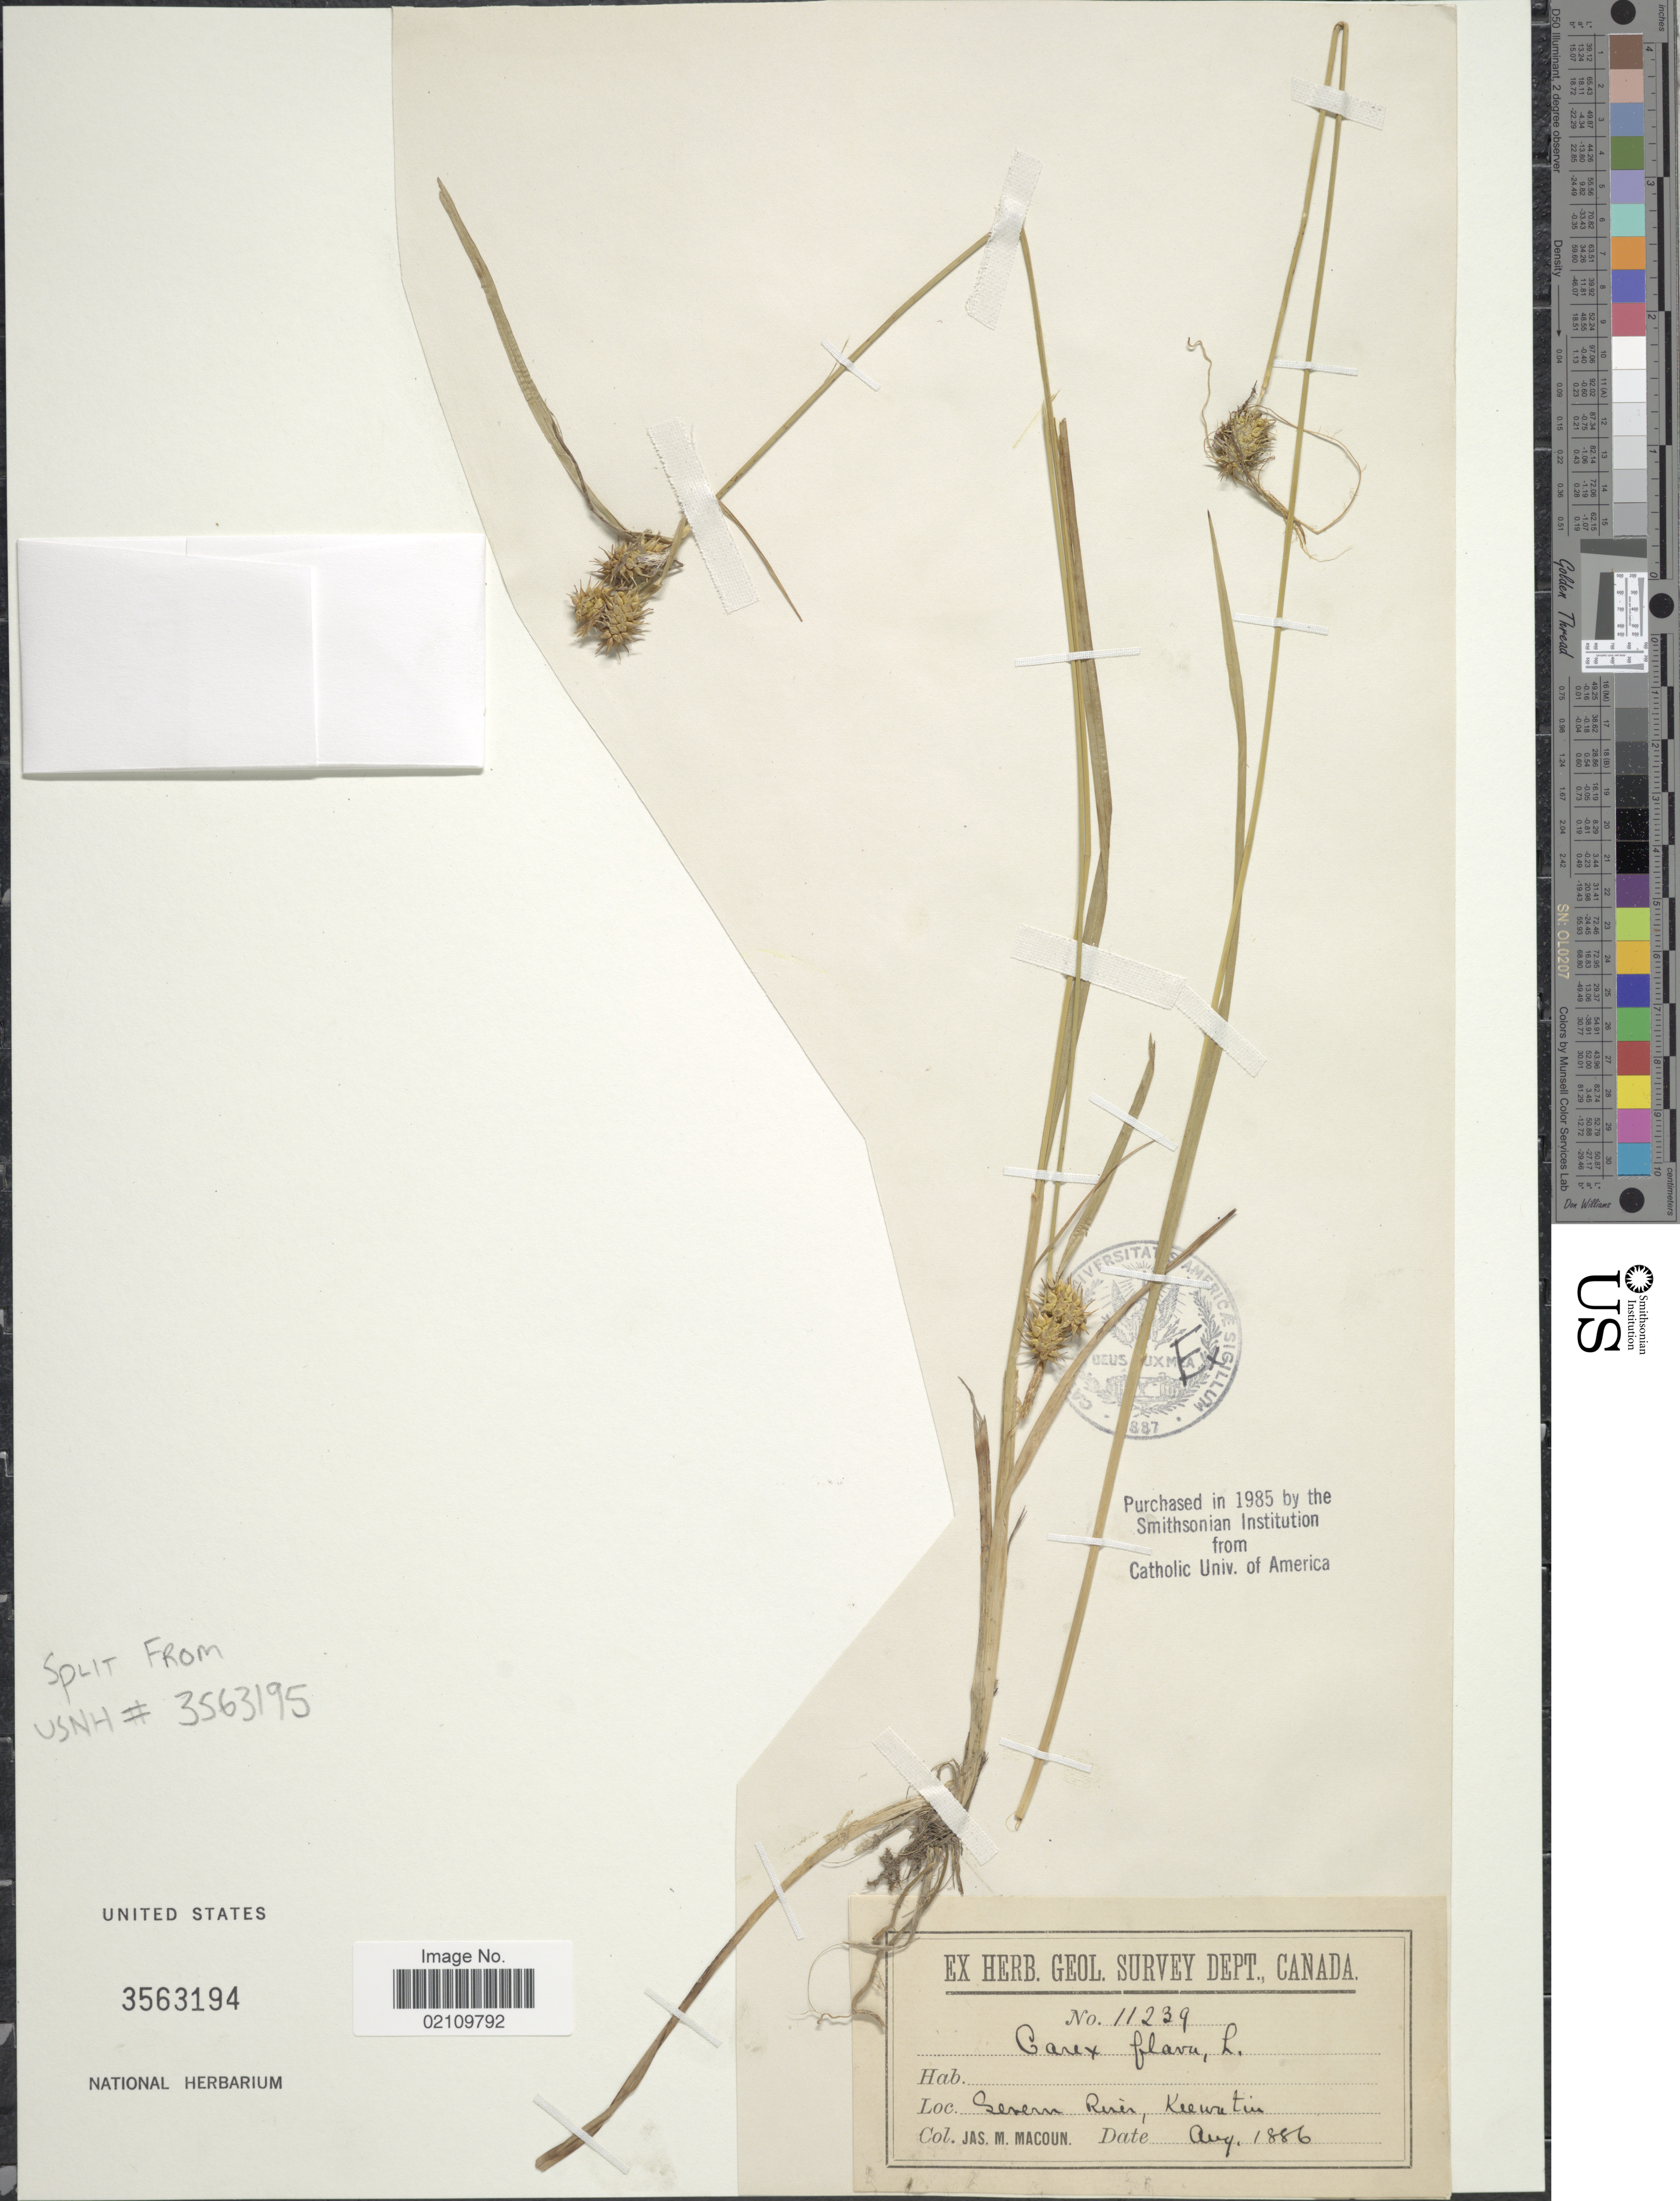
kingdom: Plantae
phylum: Tracheophyta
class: Liliopsida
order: Poales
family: Cyperaceae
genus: Carex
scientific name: Carex flava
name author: L.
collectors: J. M. Macoun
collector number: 11239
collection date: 1886-08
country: Canada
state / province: Ontario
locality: Severn River, Keewatin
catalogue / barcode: US 3563194